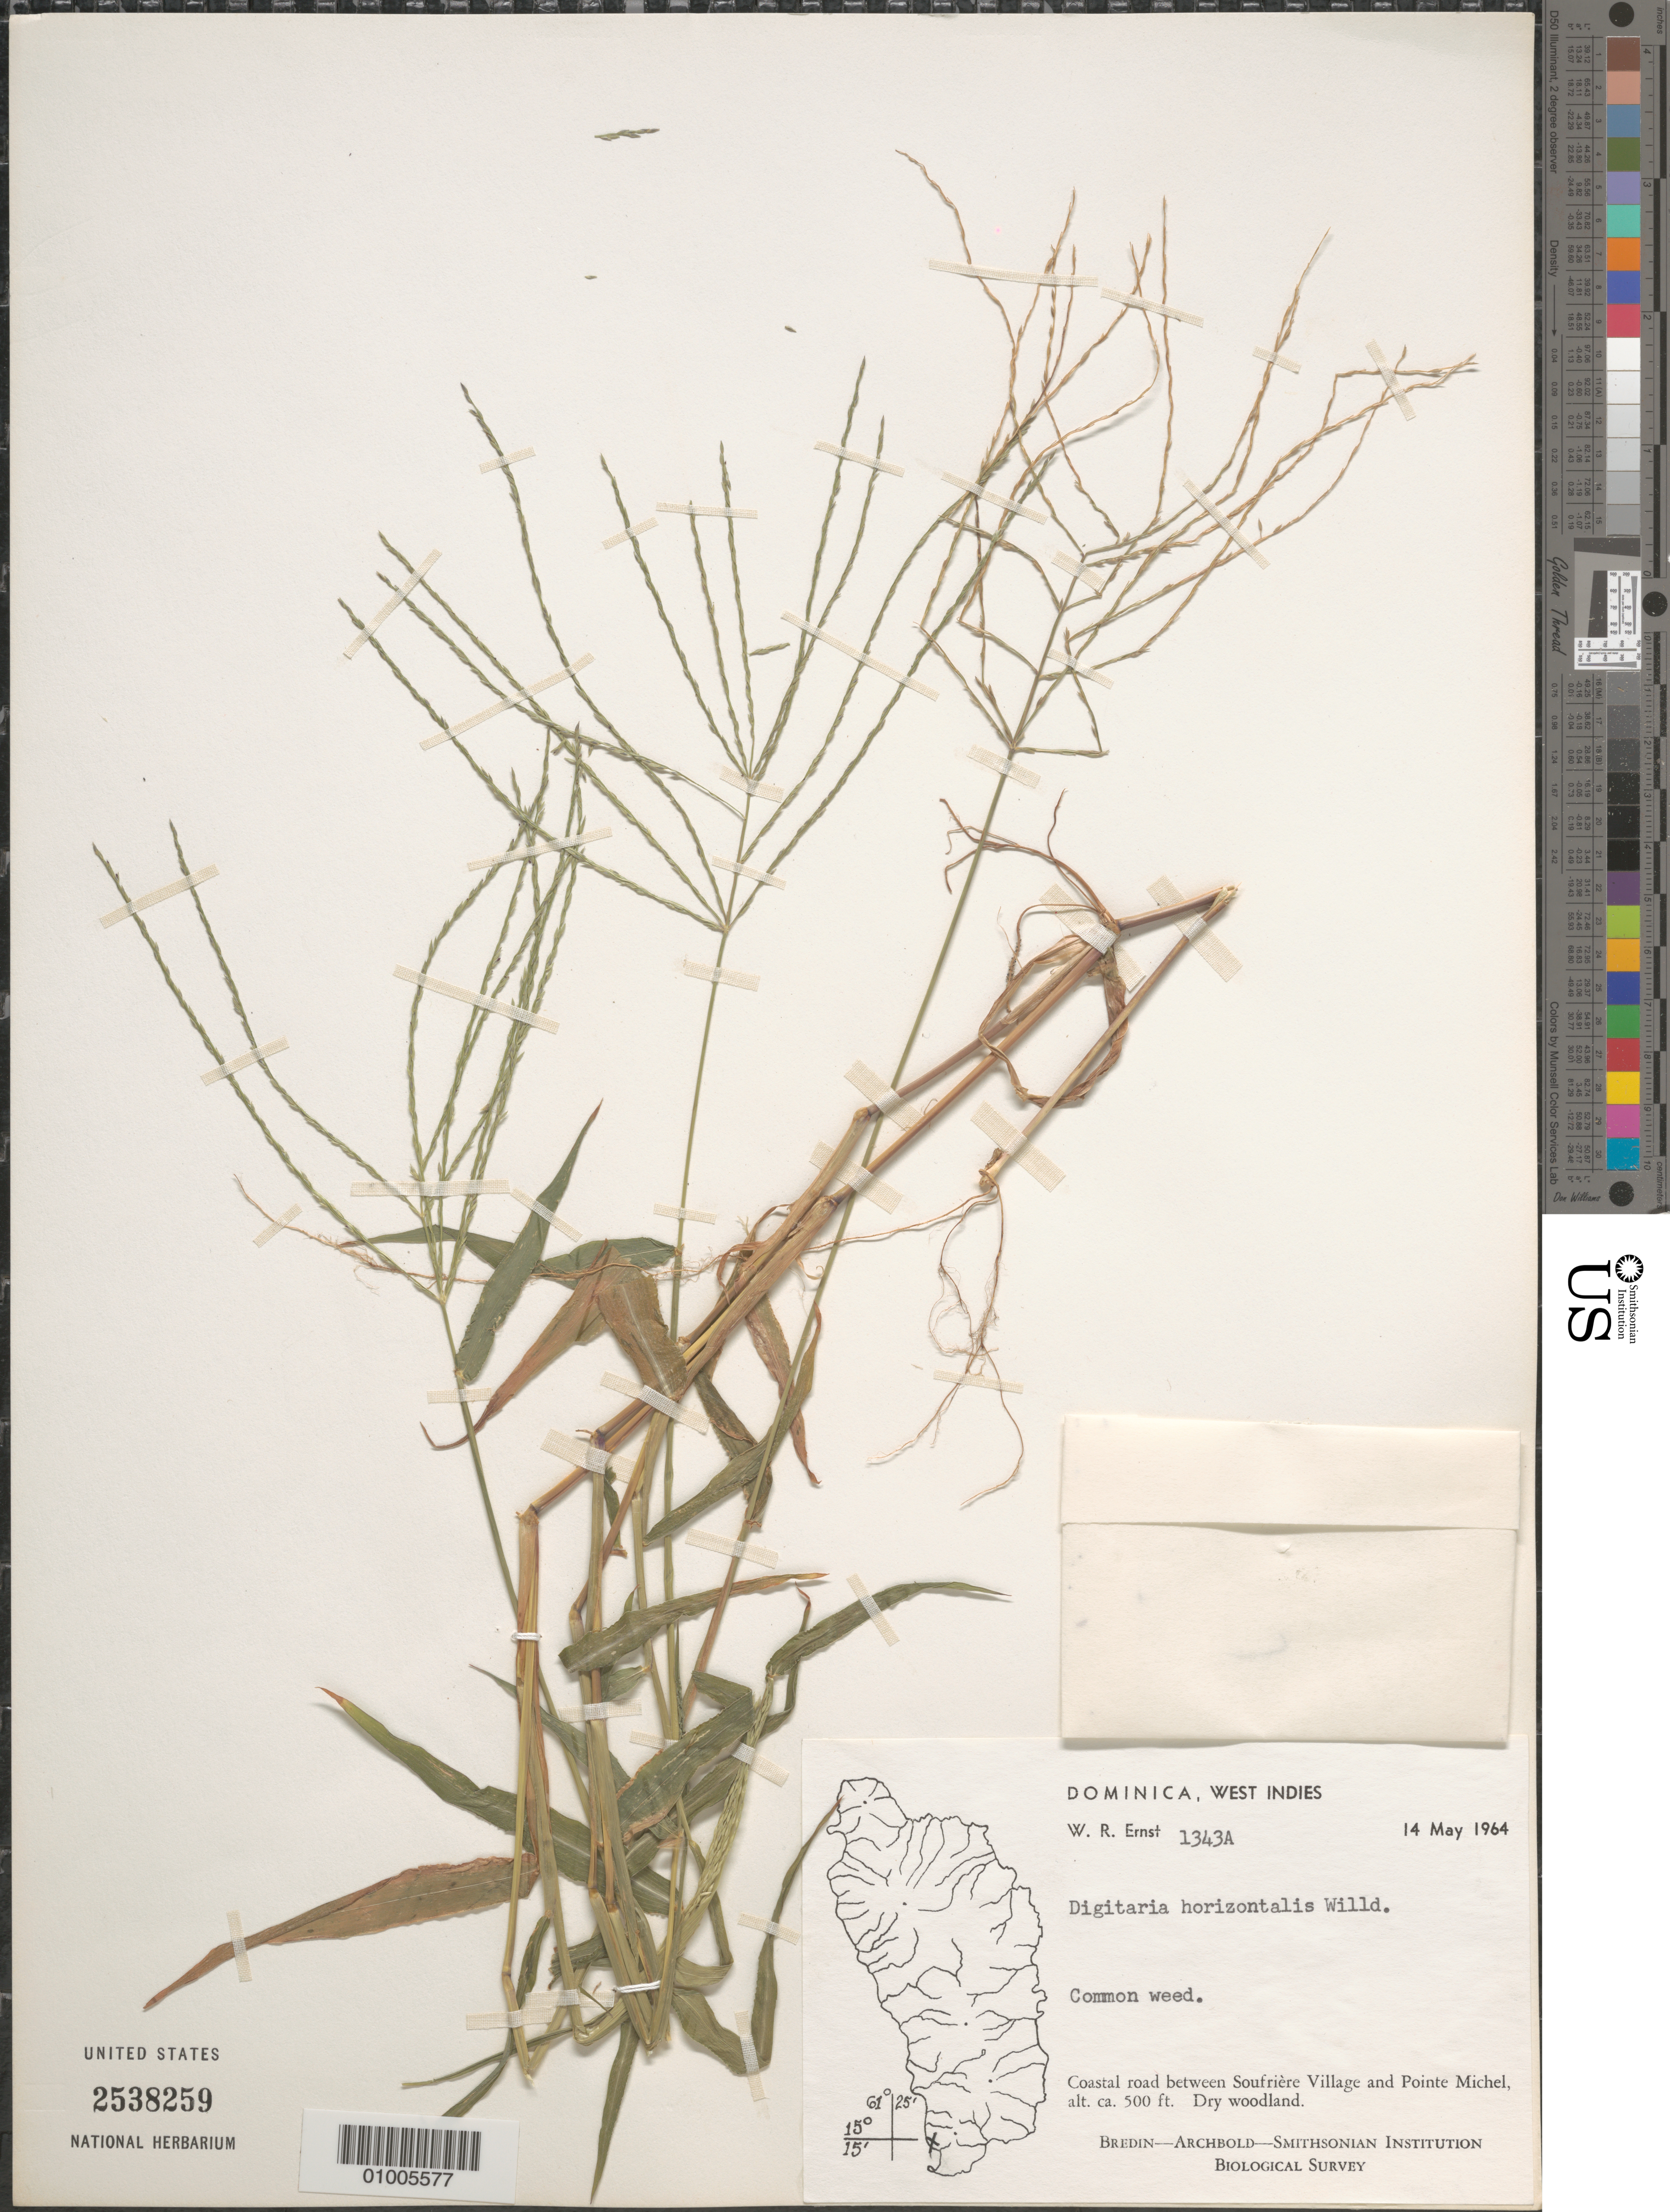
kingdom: Plantae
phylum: Tracheophyta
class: Liliopsida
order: Poales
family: Poaceae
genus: Digitaria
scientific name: Digitaria horizontalis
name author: Willd.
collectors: W. R. Ernst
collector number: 1343A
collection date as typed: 14 May 1964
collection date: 1964-05-14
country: Dominica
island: Dominica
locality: Dry woodland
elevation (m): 152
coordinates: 0 N, 0 E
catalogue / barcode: US 2538259